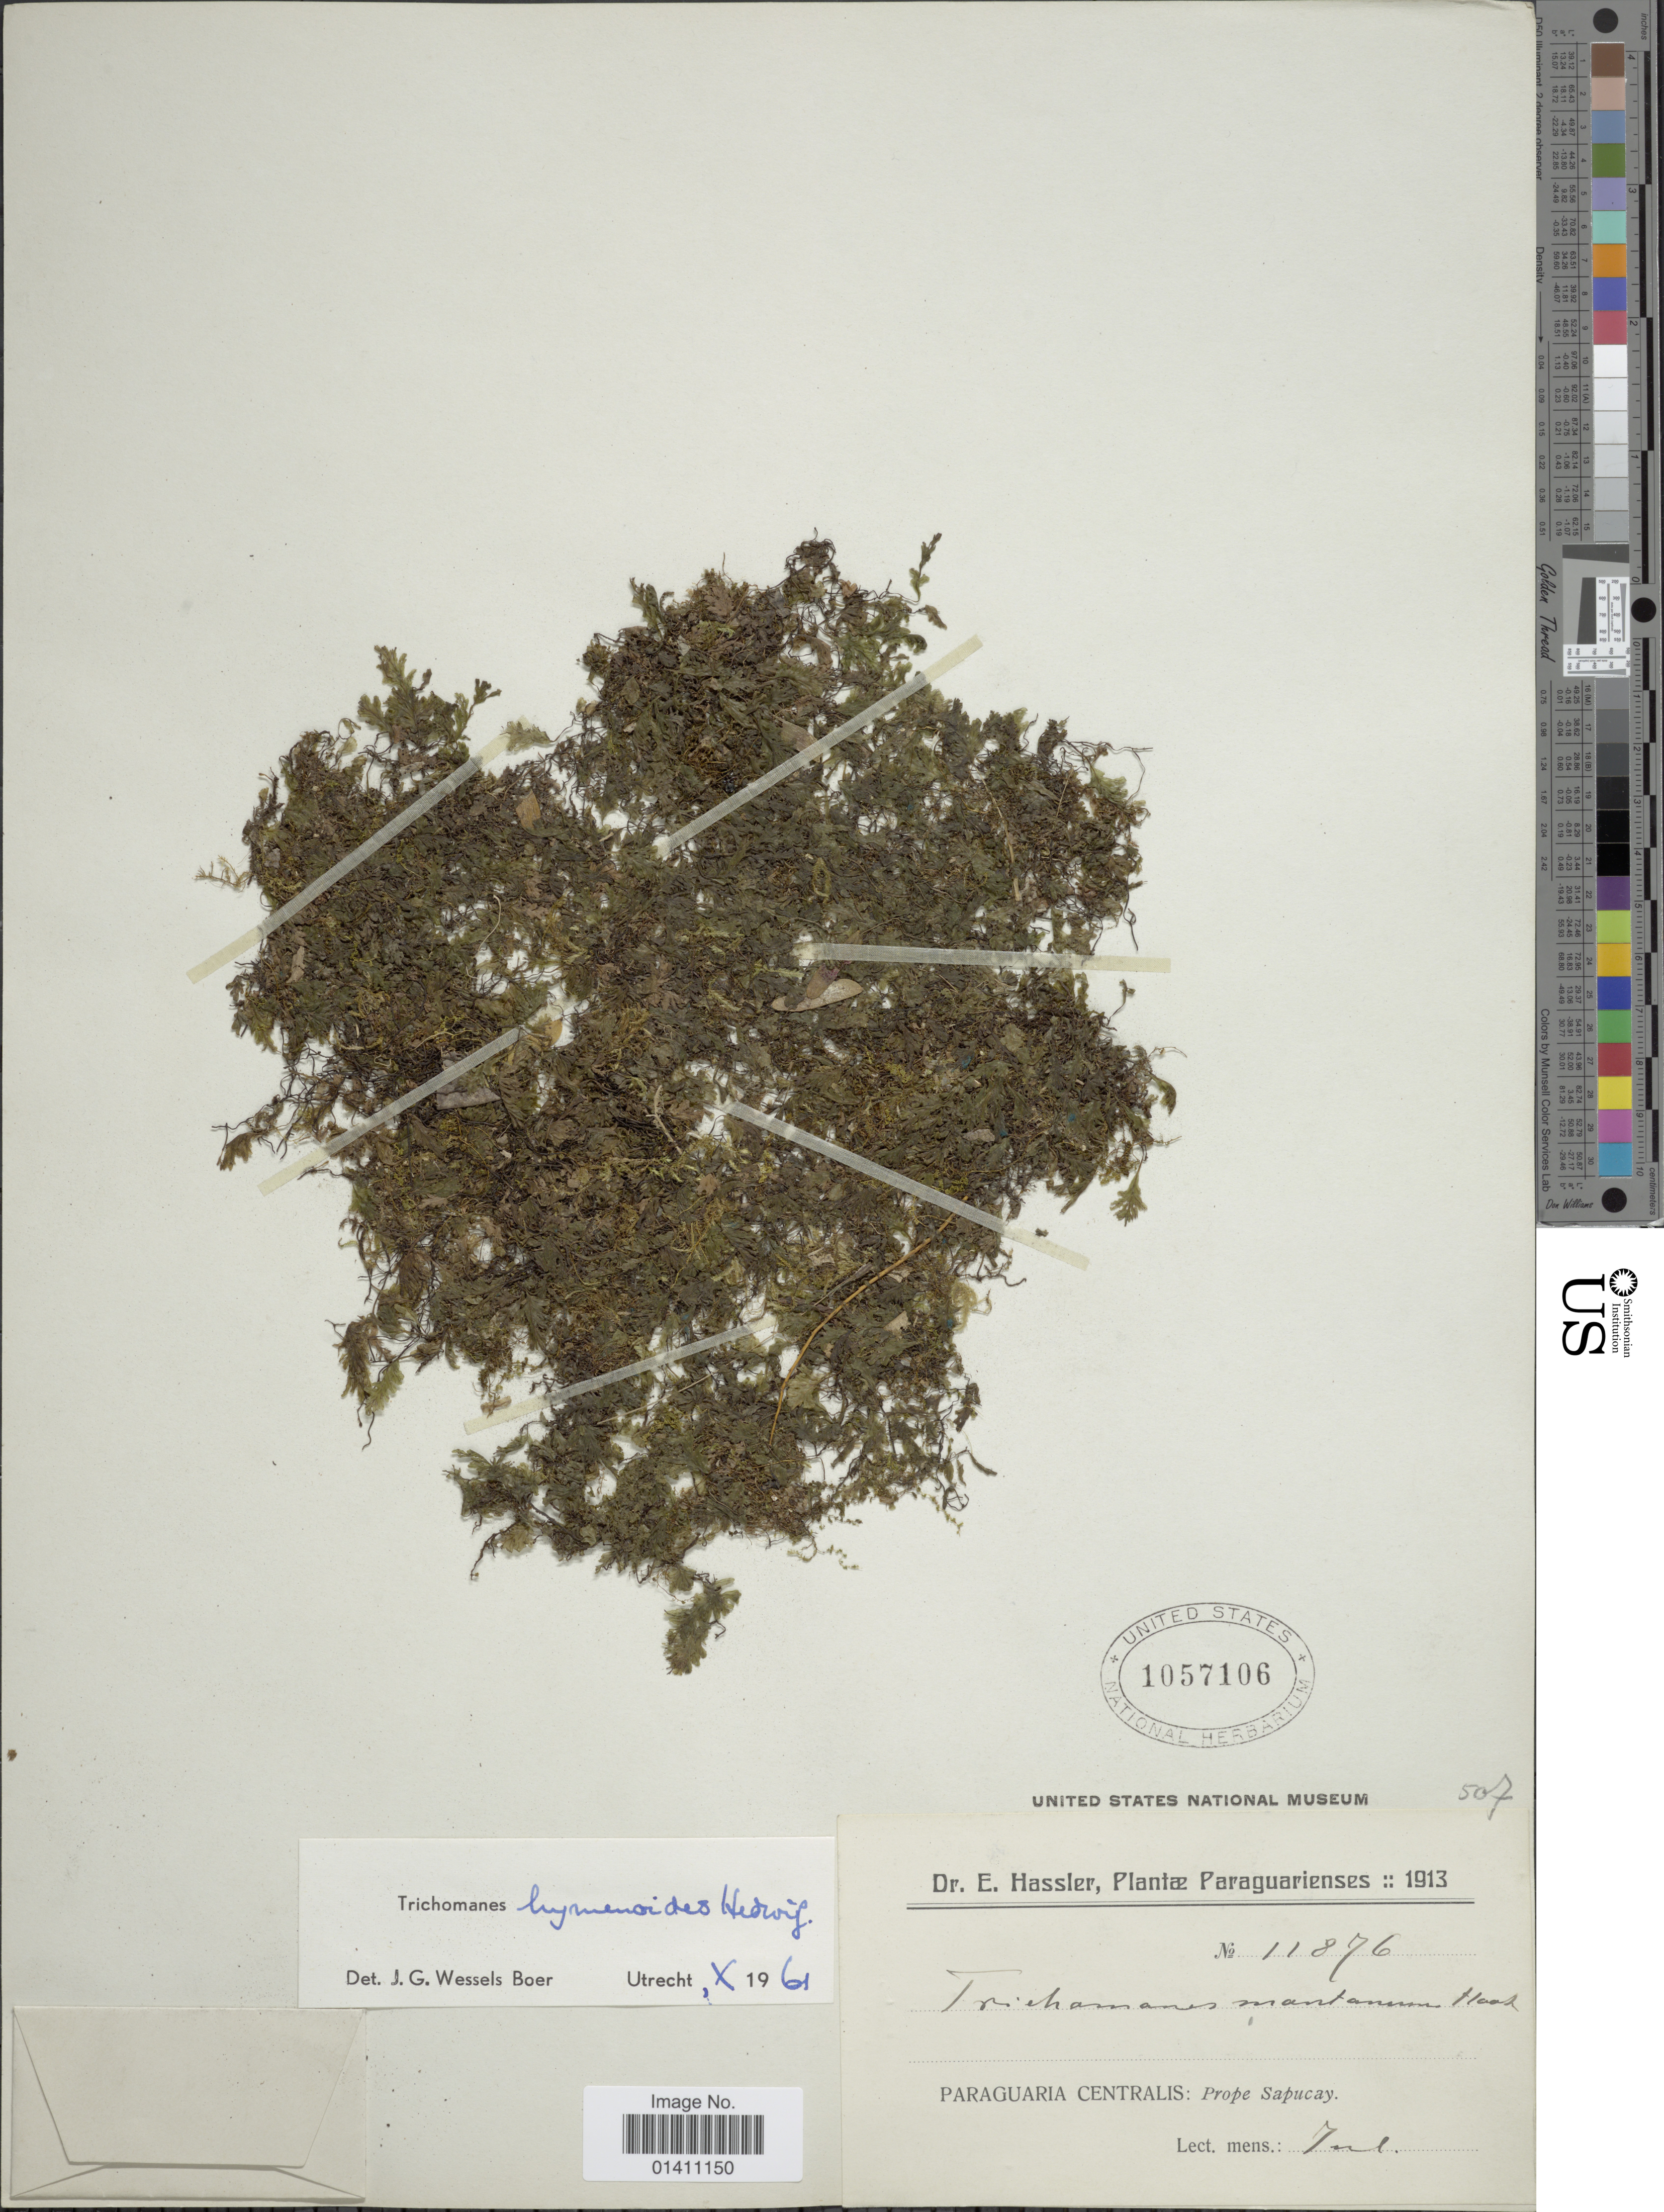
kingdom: Plantae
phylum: Tracheophyta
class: Polypodiopsida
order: Hymenophyllales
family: Hymenophyllaceae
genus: Didymoglossum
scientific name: Didymoglossum hymenoides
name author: (Hedw.) Copel.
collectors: E. Hassler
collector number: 11876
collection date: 1913-07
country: Paraguay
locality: Paraguaria Centralis: Prope Sapucay.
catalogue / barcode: US 1057106